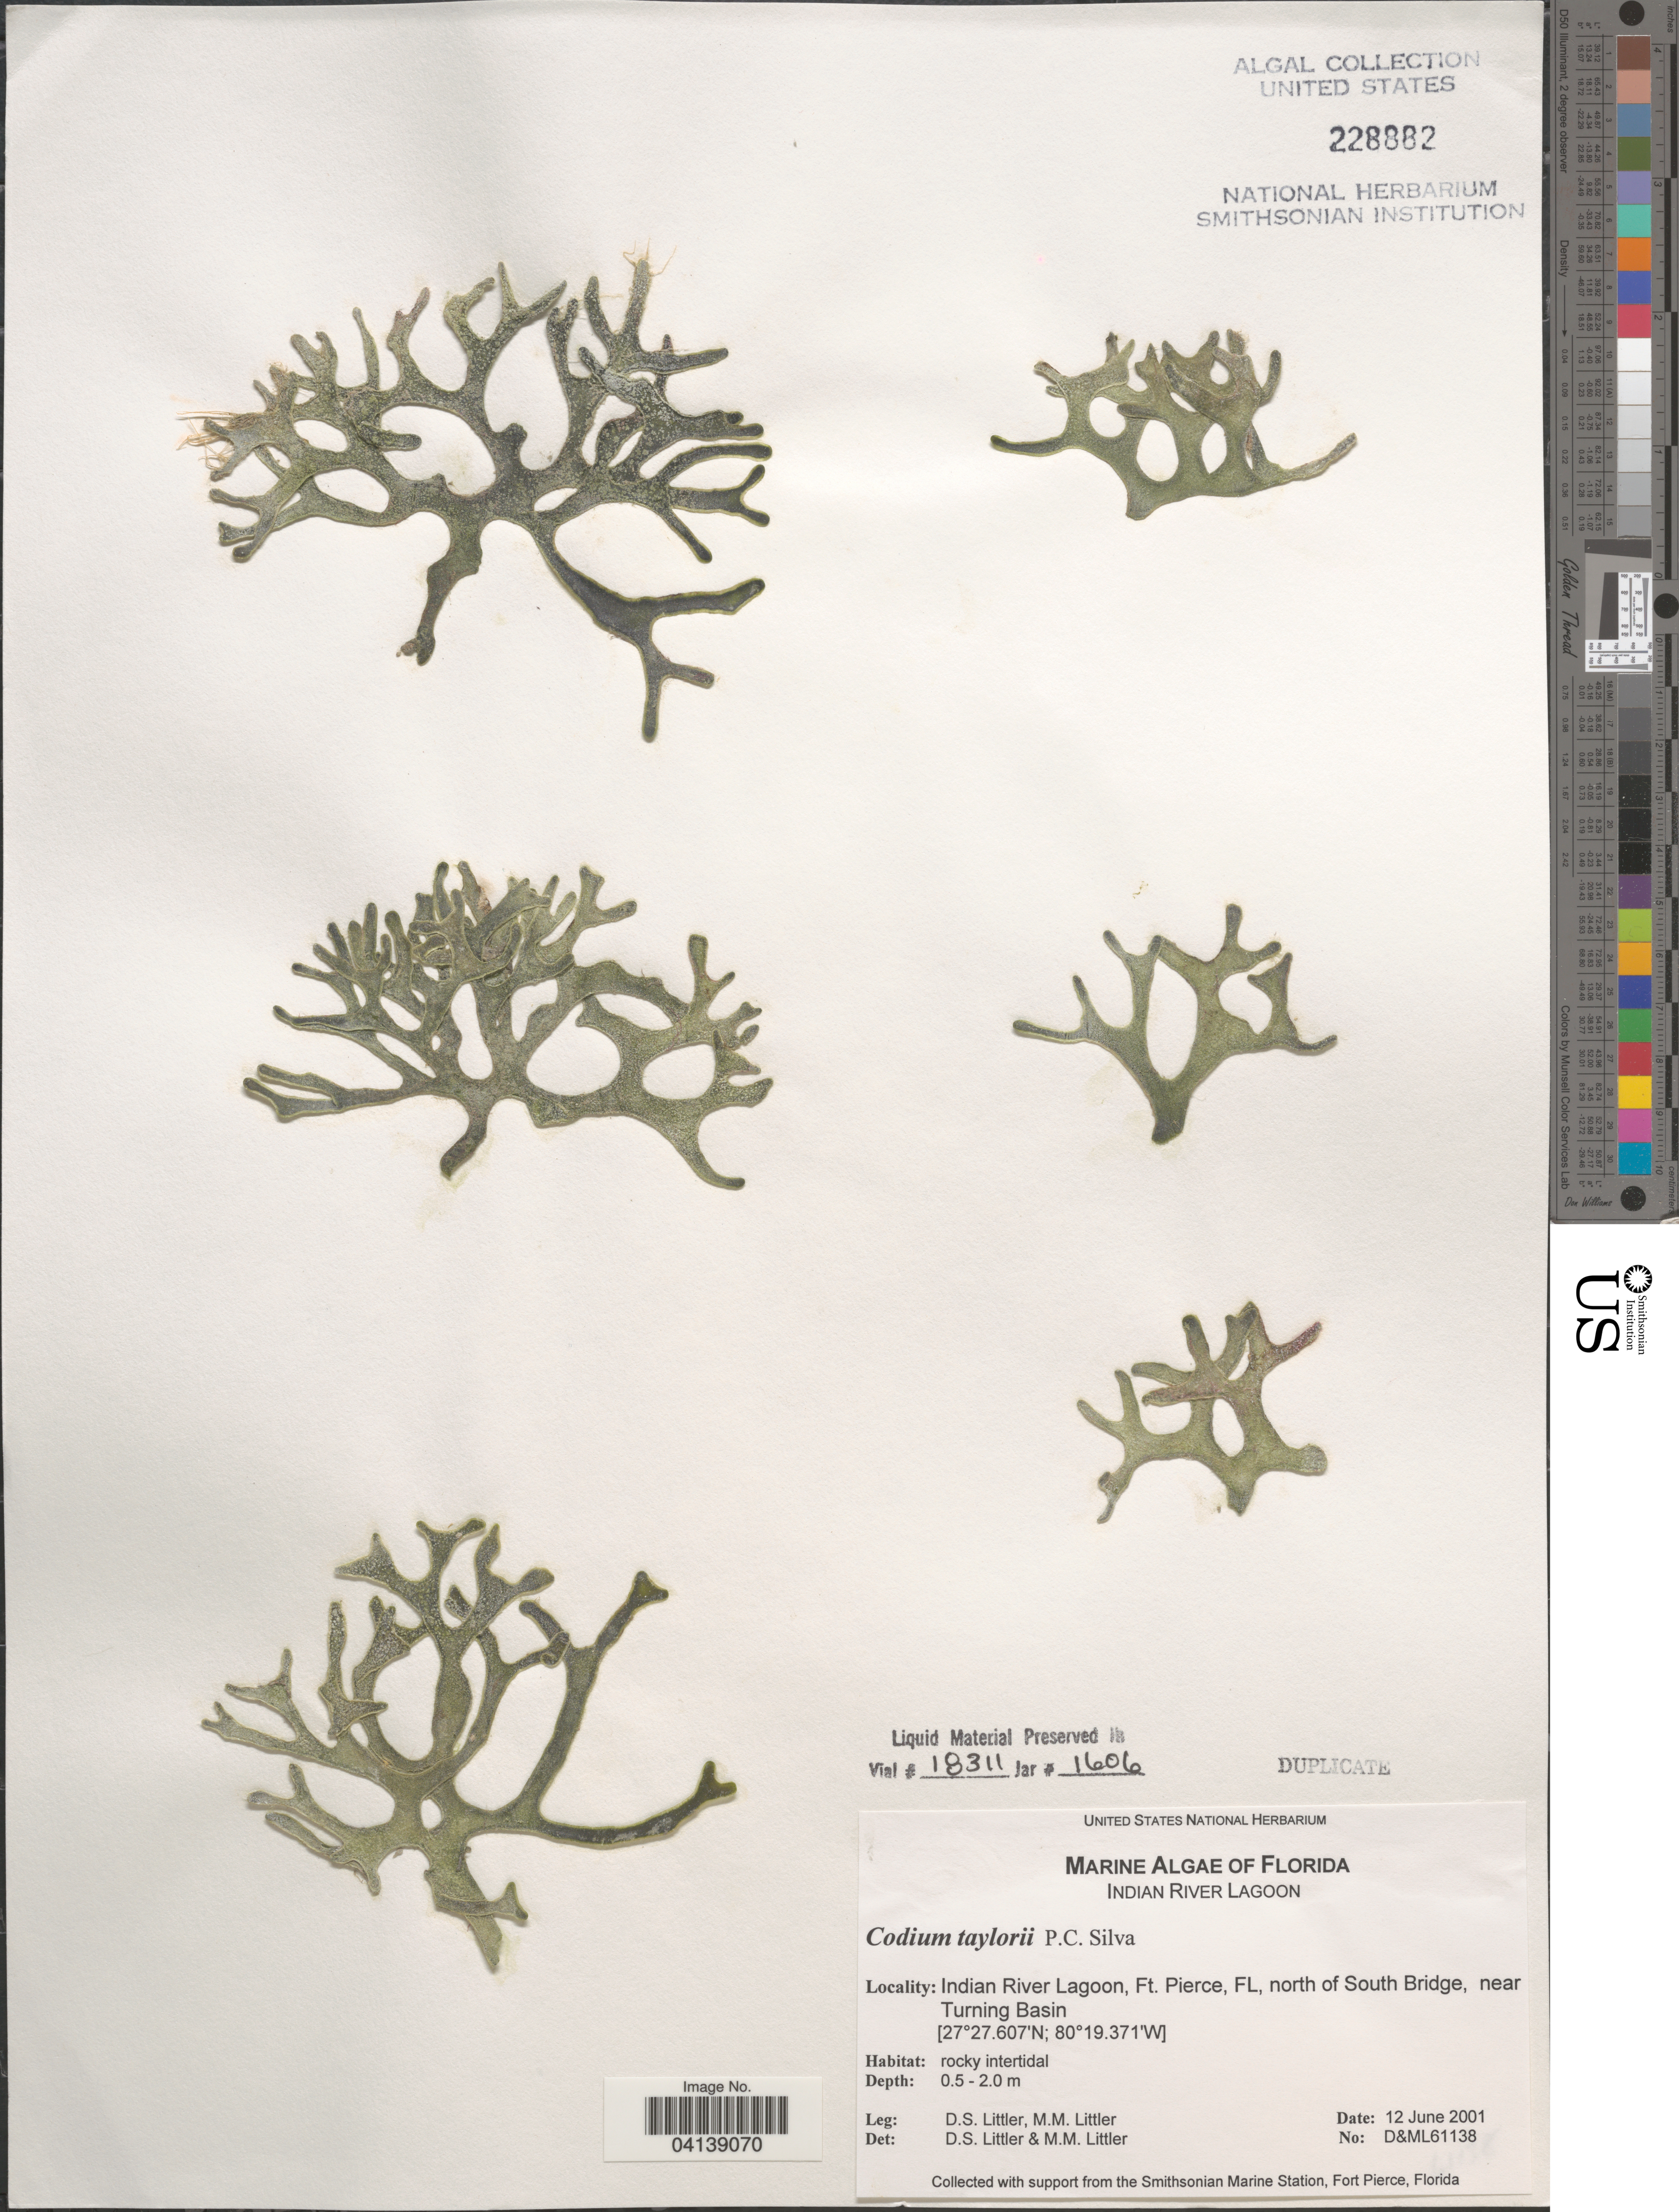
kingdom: Plantae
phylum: Chlorophyta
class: Ulvophyceae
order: Bryopsidales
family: Codiaceae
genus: Codium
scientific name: Codium taylorii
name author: P.C. Silva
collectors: D. S. Littler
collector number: D&ML61138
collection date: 2001-06-12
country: United States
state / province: Florida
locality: Indian River Lagoon, Ft. Pierce, north of South Bridge, near Turning Basin.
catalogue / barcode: US 228882